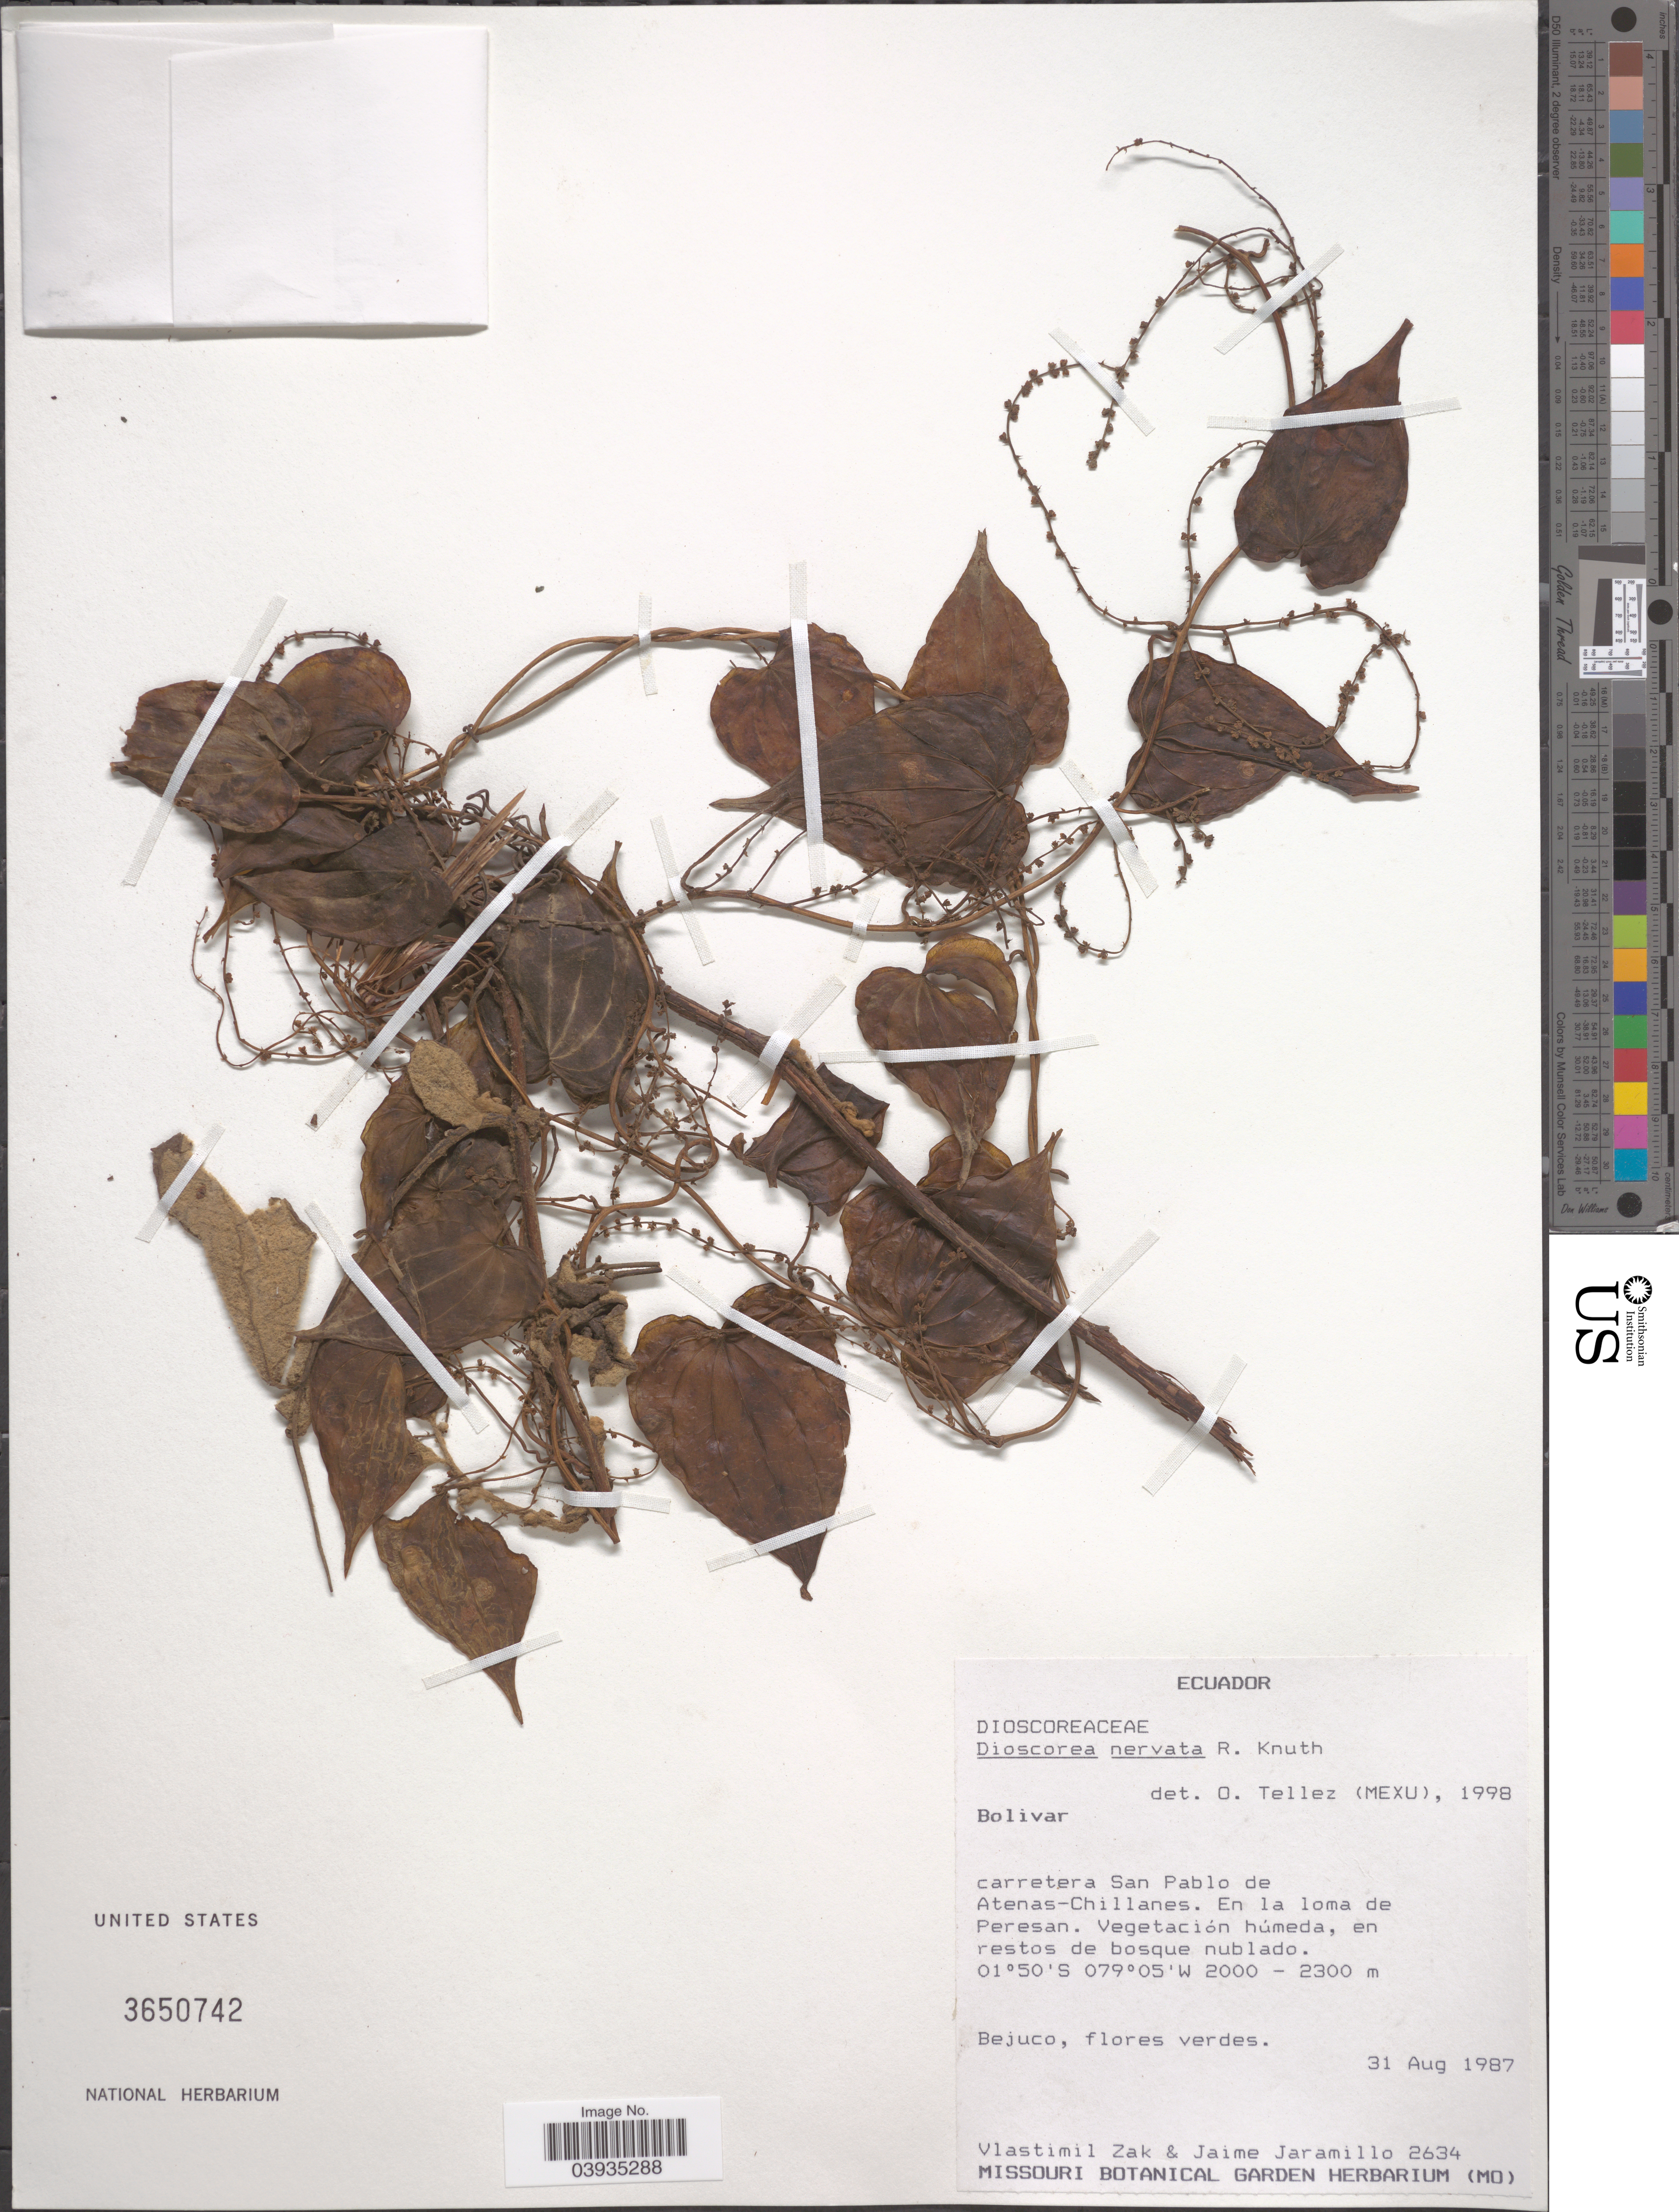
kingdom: Plantae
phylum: Tracheophyta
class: Liliopsida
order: Dioscoreales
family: Dioscoreaceae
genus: Dioscorea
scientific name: Dioscorea nervata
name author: R. Knuth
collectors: V. Zak & J. Jaramillo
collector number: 2634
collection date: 1987-08-31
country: Ecuador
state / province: Bolívar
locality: Carretera San Pablo de Atenas-Chillanes. En la loma de Peresan.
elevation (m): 2000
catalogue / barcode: US 3650742